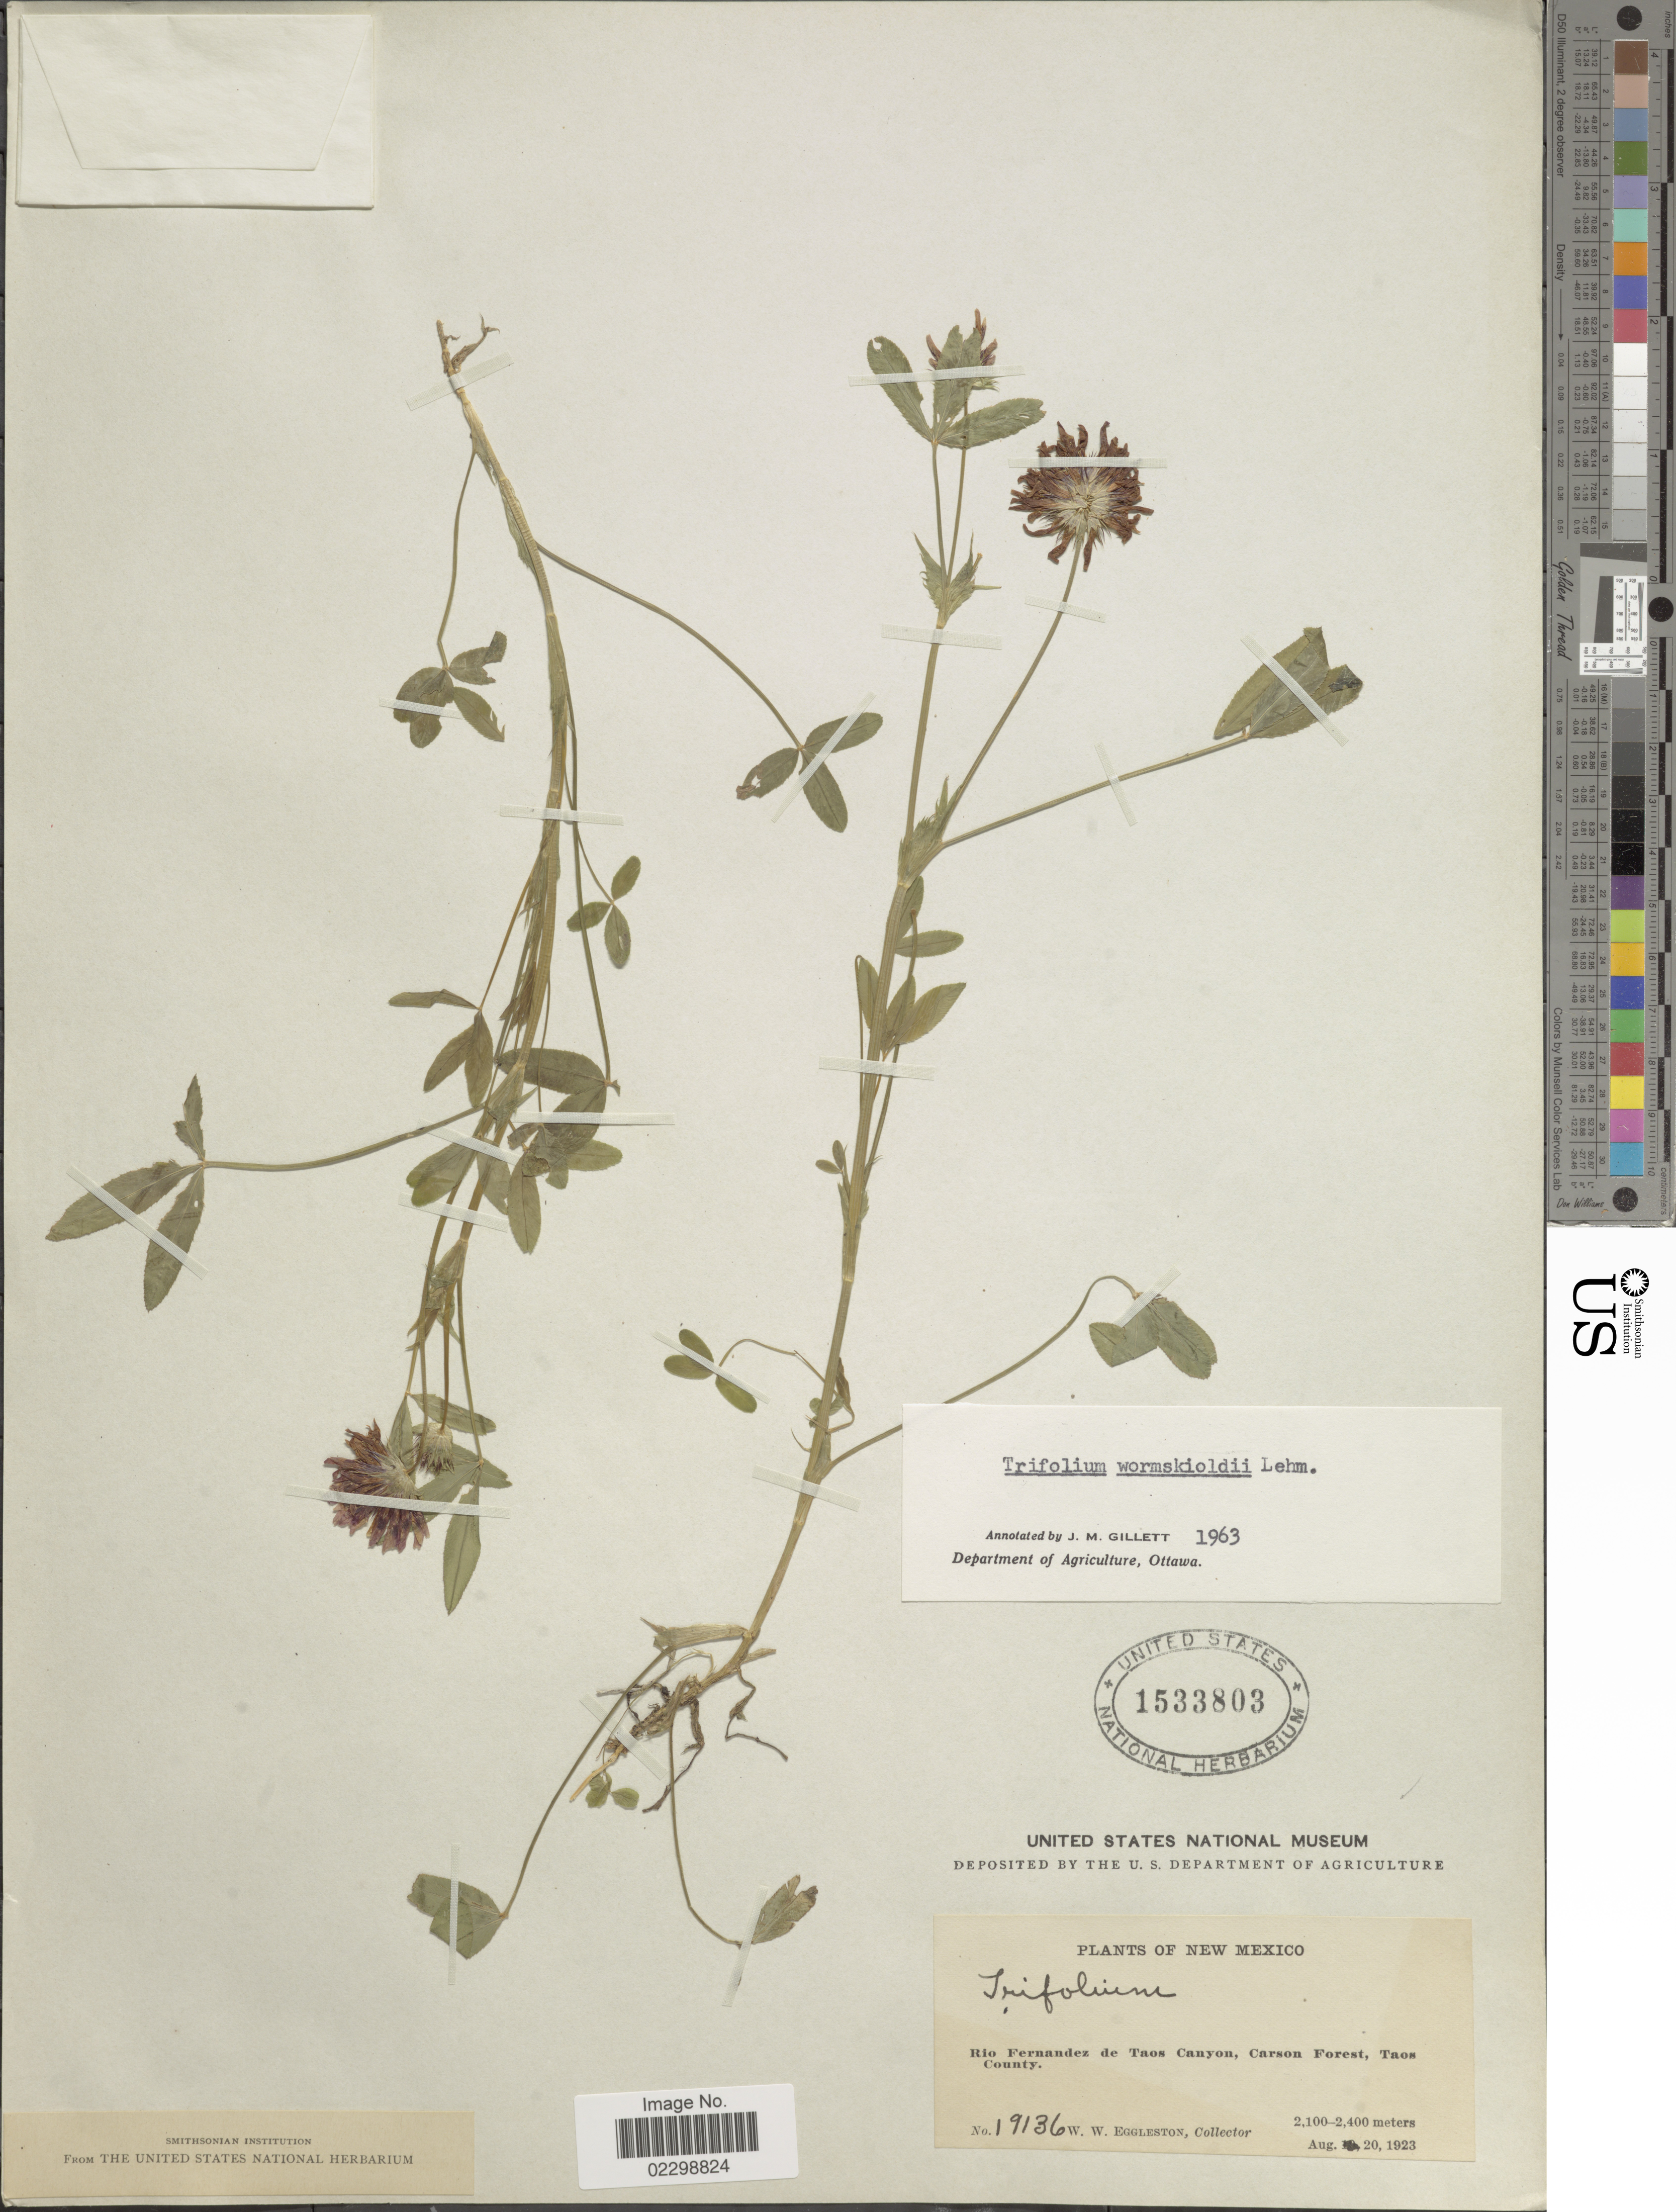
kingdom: Plantae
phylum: Tracheophyta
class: Magnoliopsida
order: Fabales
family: Fabaceae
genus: Trifolium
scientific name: Trifolium wormskioldii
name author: Lehm.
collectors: W. W. Eggleston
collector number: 19136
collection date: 1923-08-20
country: United States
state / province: New Mexico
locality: Rio Fernandez de Taos Canyon, Carson Forest, Taos County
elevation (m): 2100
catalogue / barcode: US 1533803